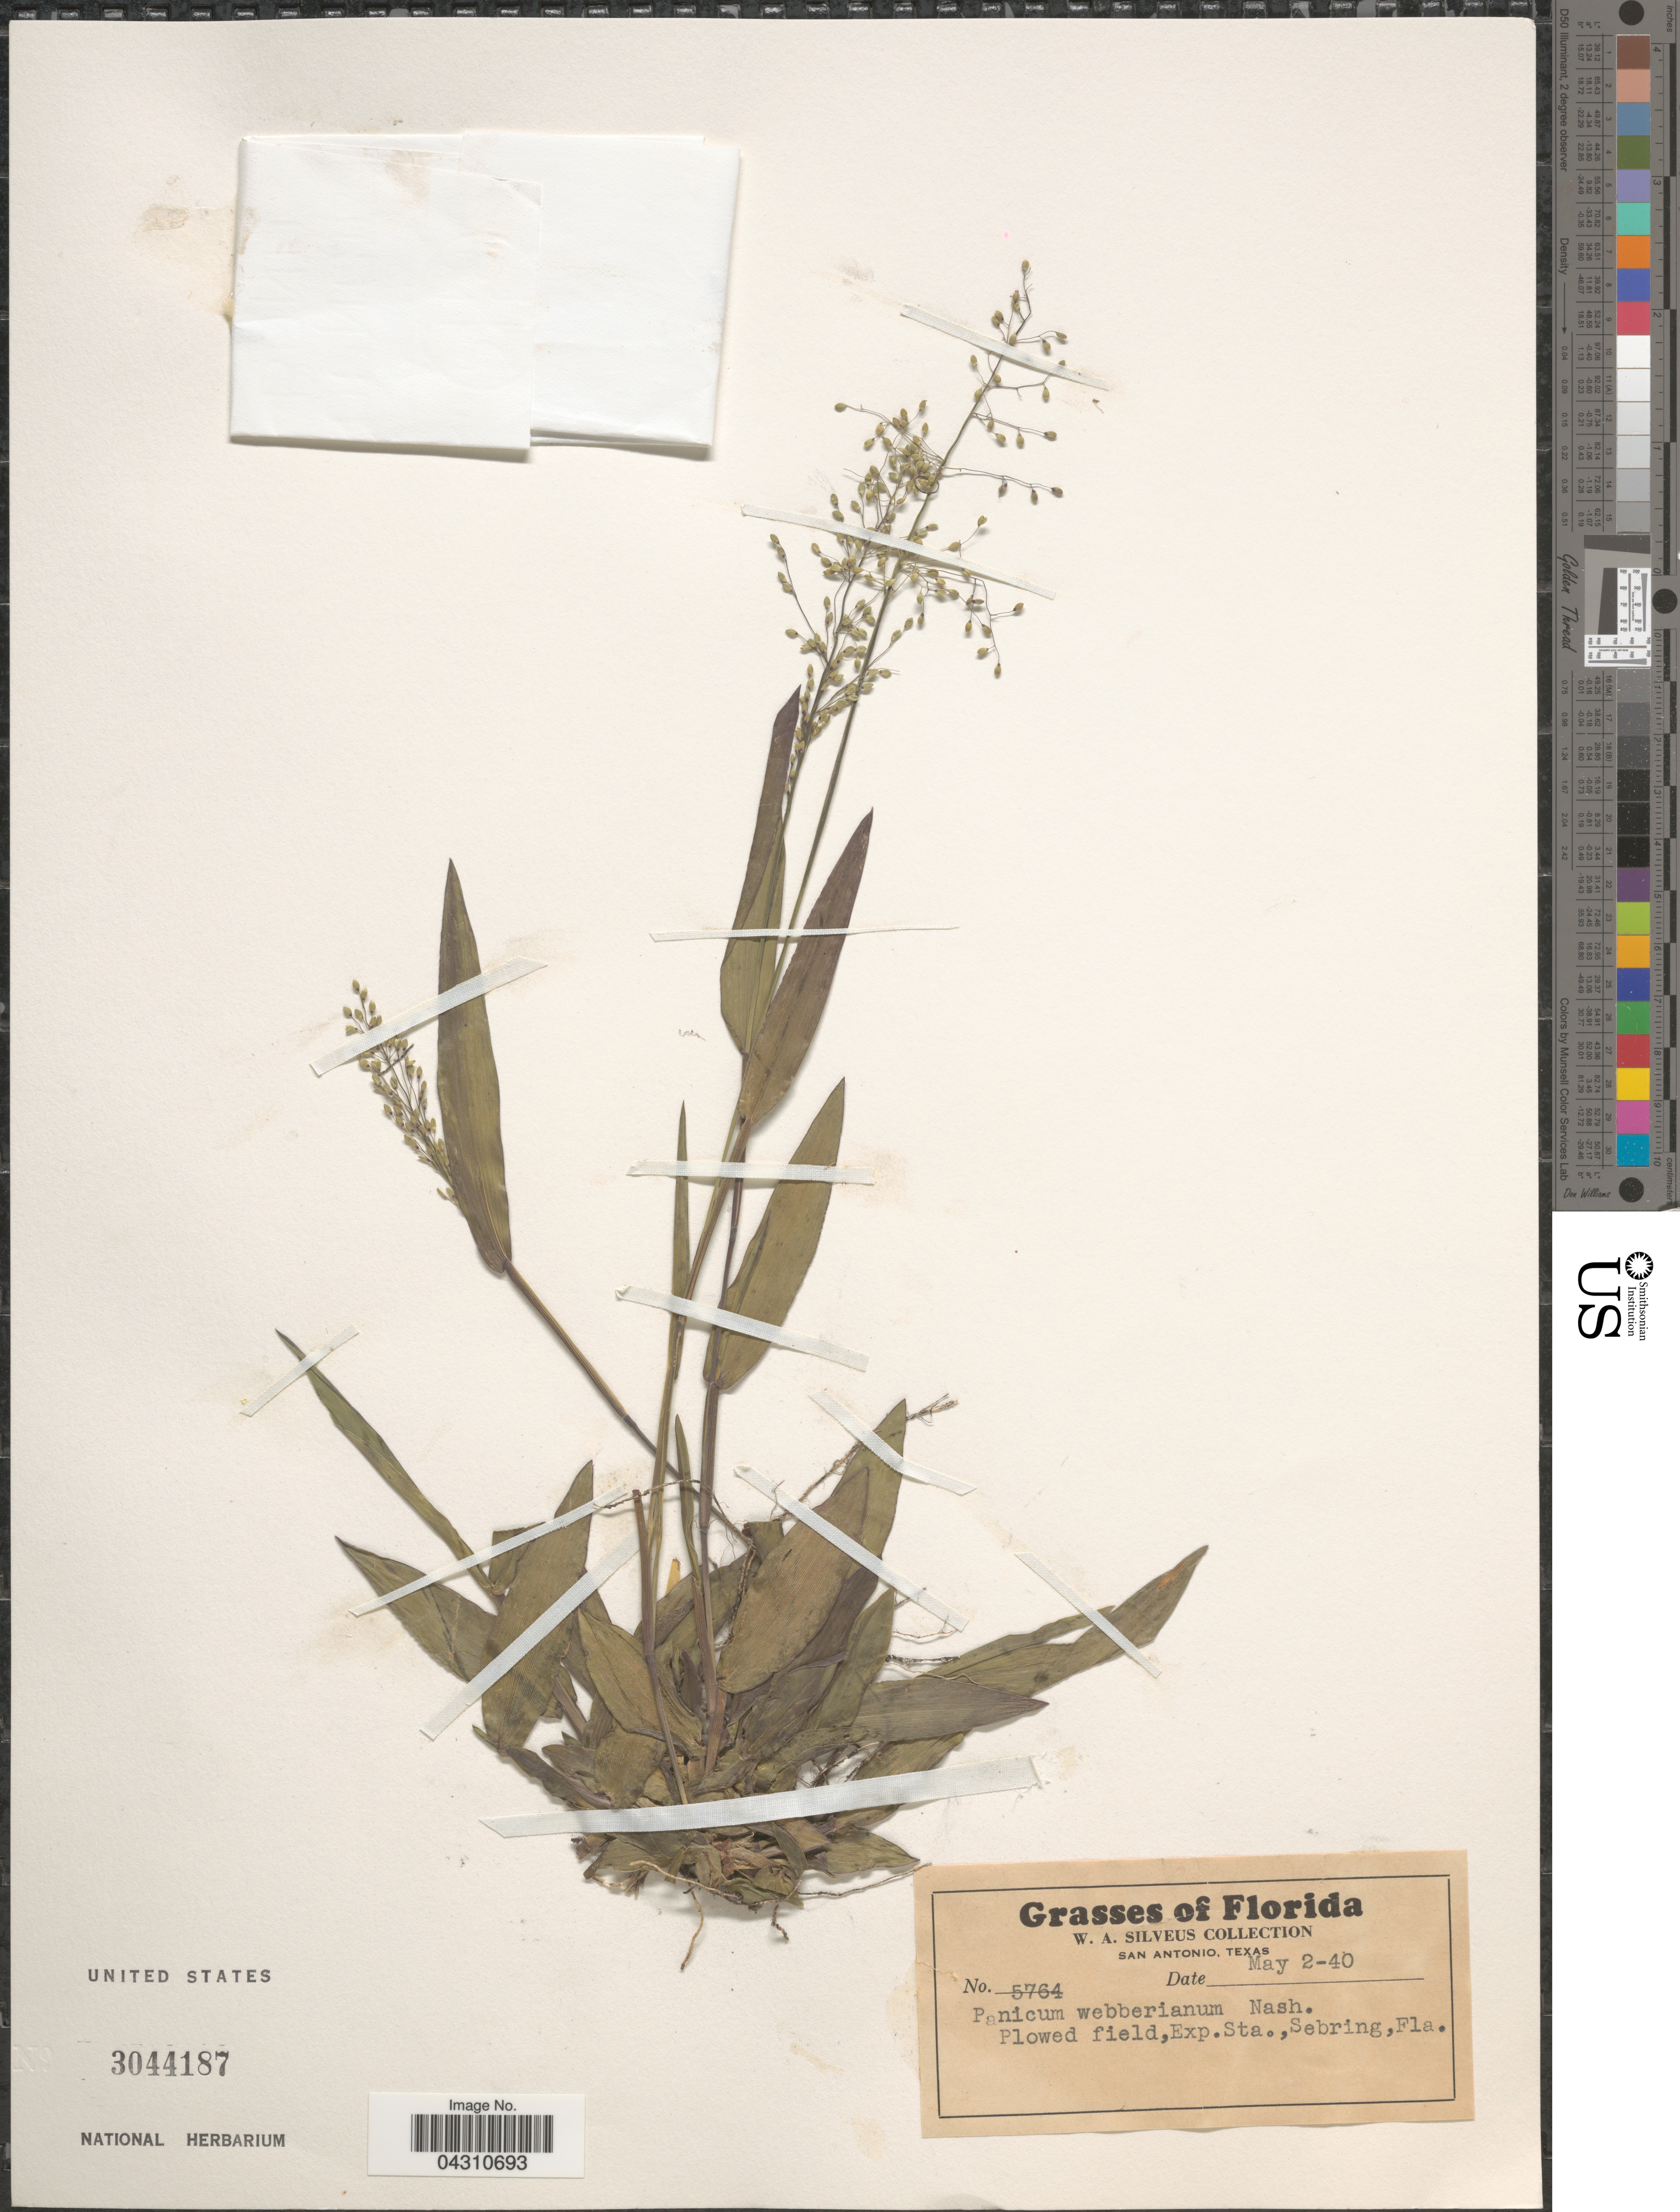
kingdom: Plantae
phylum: Tracheophyta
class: Liliopsida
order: Poales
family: Poaceae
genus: Dichanthelium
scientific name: Dichanthelium portoricense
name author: (Desv. ex Ham.) B.F. Hansen & Wunderlin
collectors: W. Silveus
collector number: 5764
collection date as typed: Transcribed d/m/y: 2/5/40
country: United States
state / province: Florida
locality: Plowed field, Exp. Sta., Sebring.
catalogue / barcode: US 3044187